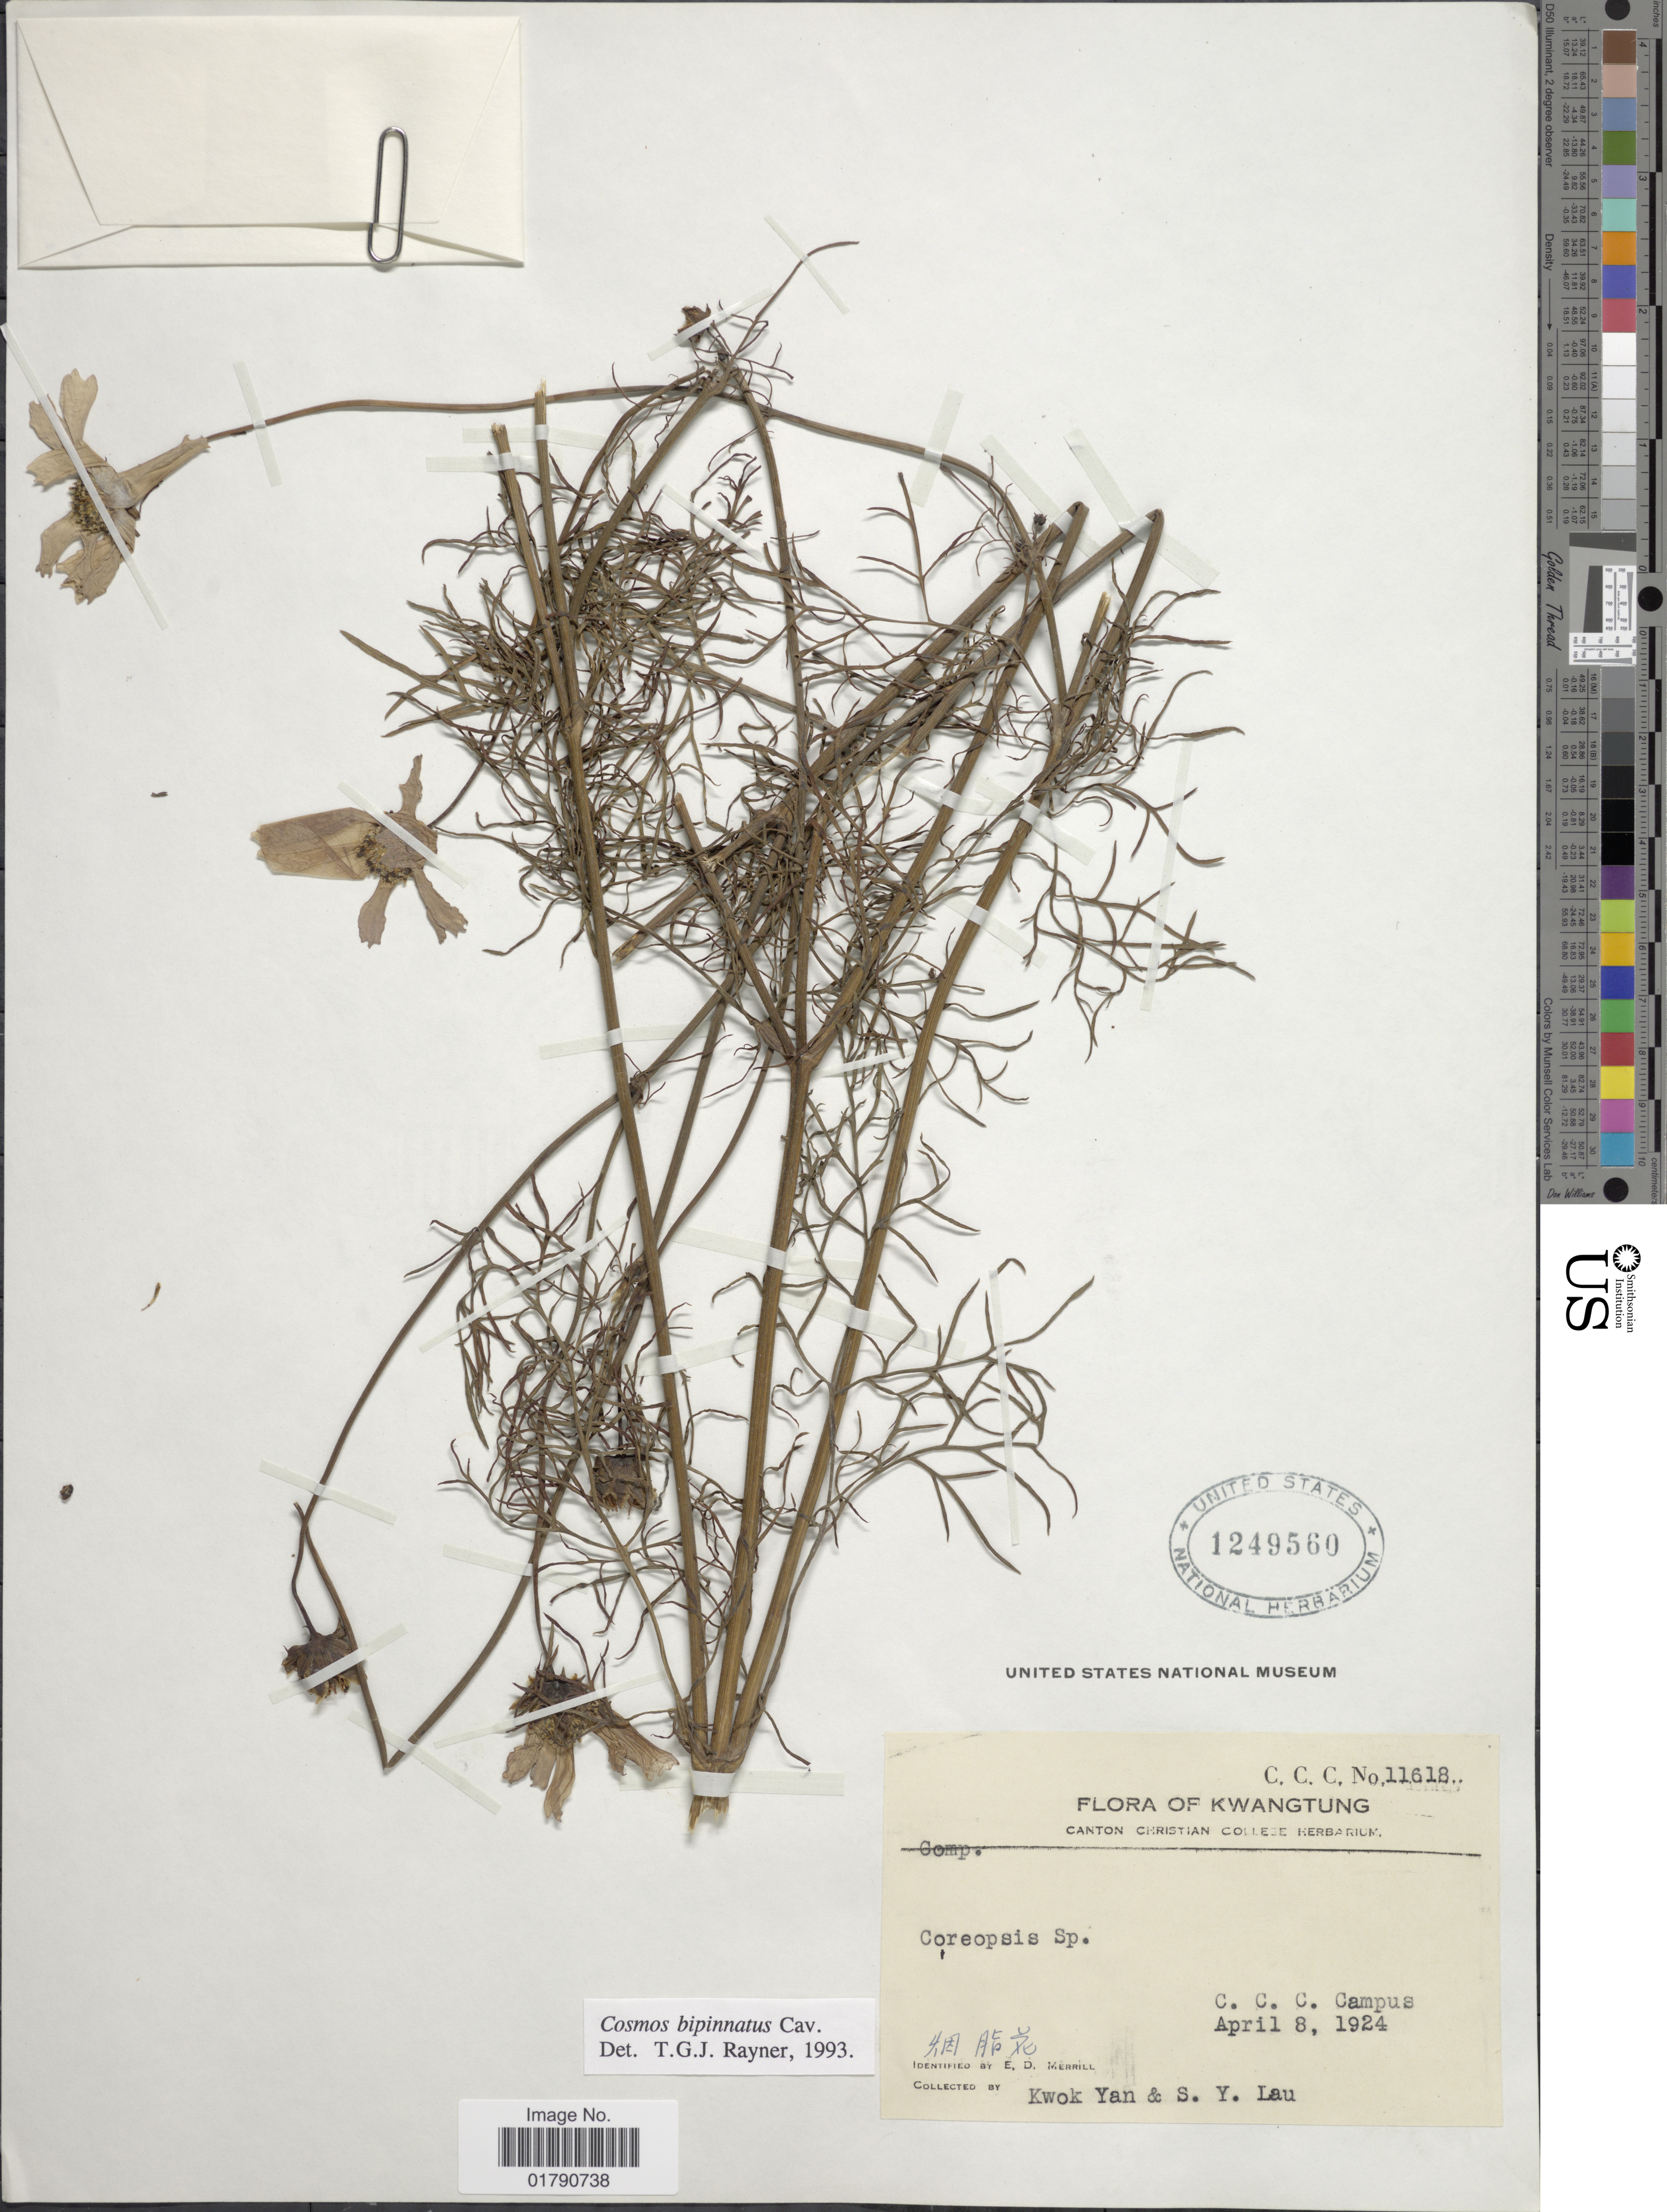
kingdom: Plantae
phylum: Tracheophyta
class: Magnoliopsida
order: Asterales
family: Asteraceae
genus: Cosmos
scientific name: Cosmos bipinnatus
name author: Cav.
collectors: K. Yan & S. Y. Lau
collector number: C.C.C.11618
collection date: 1924-04-08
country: China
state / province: Guangdong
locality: Kwangtung, C. C. C. Campus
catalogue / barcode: US 1249560